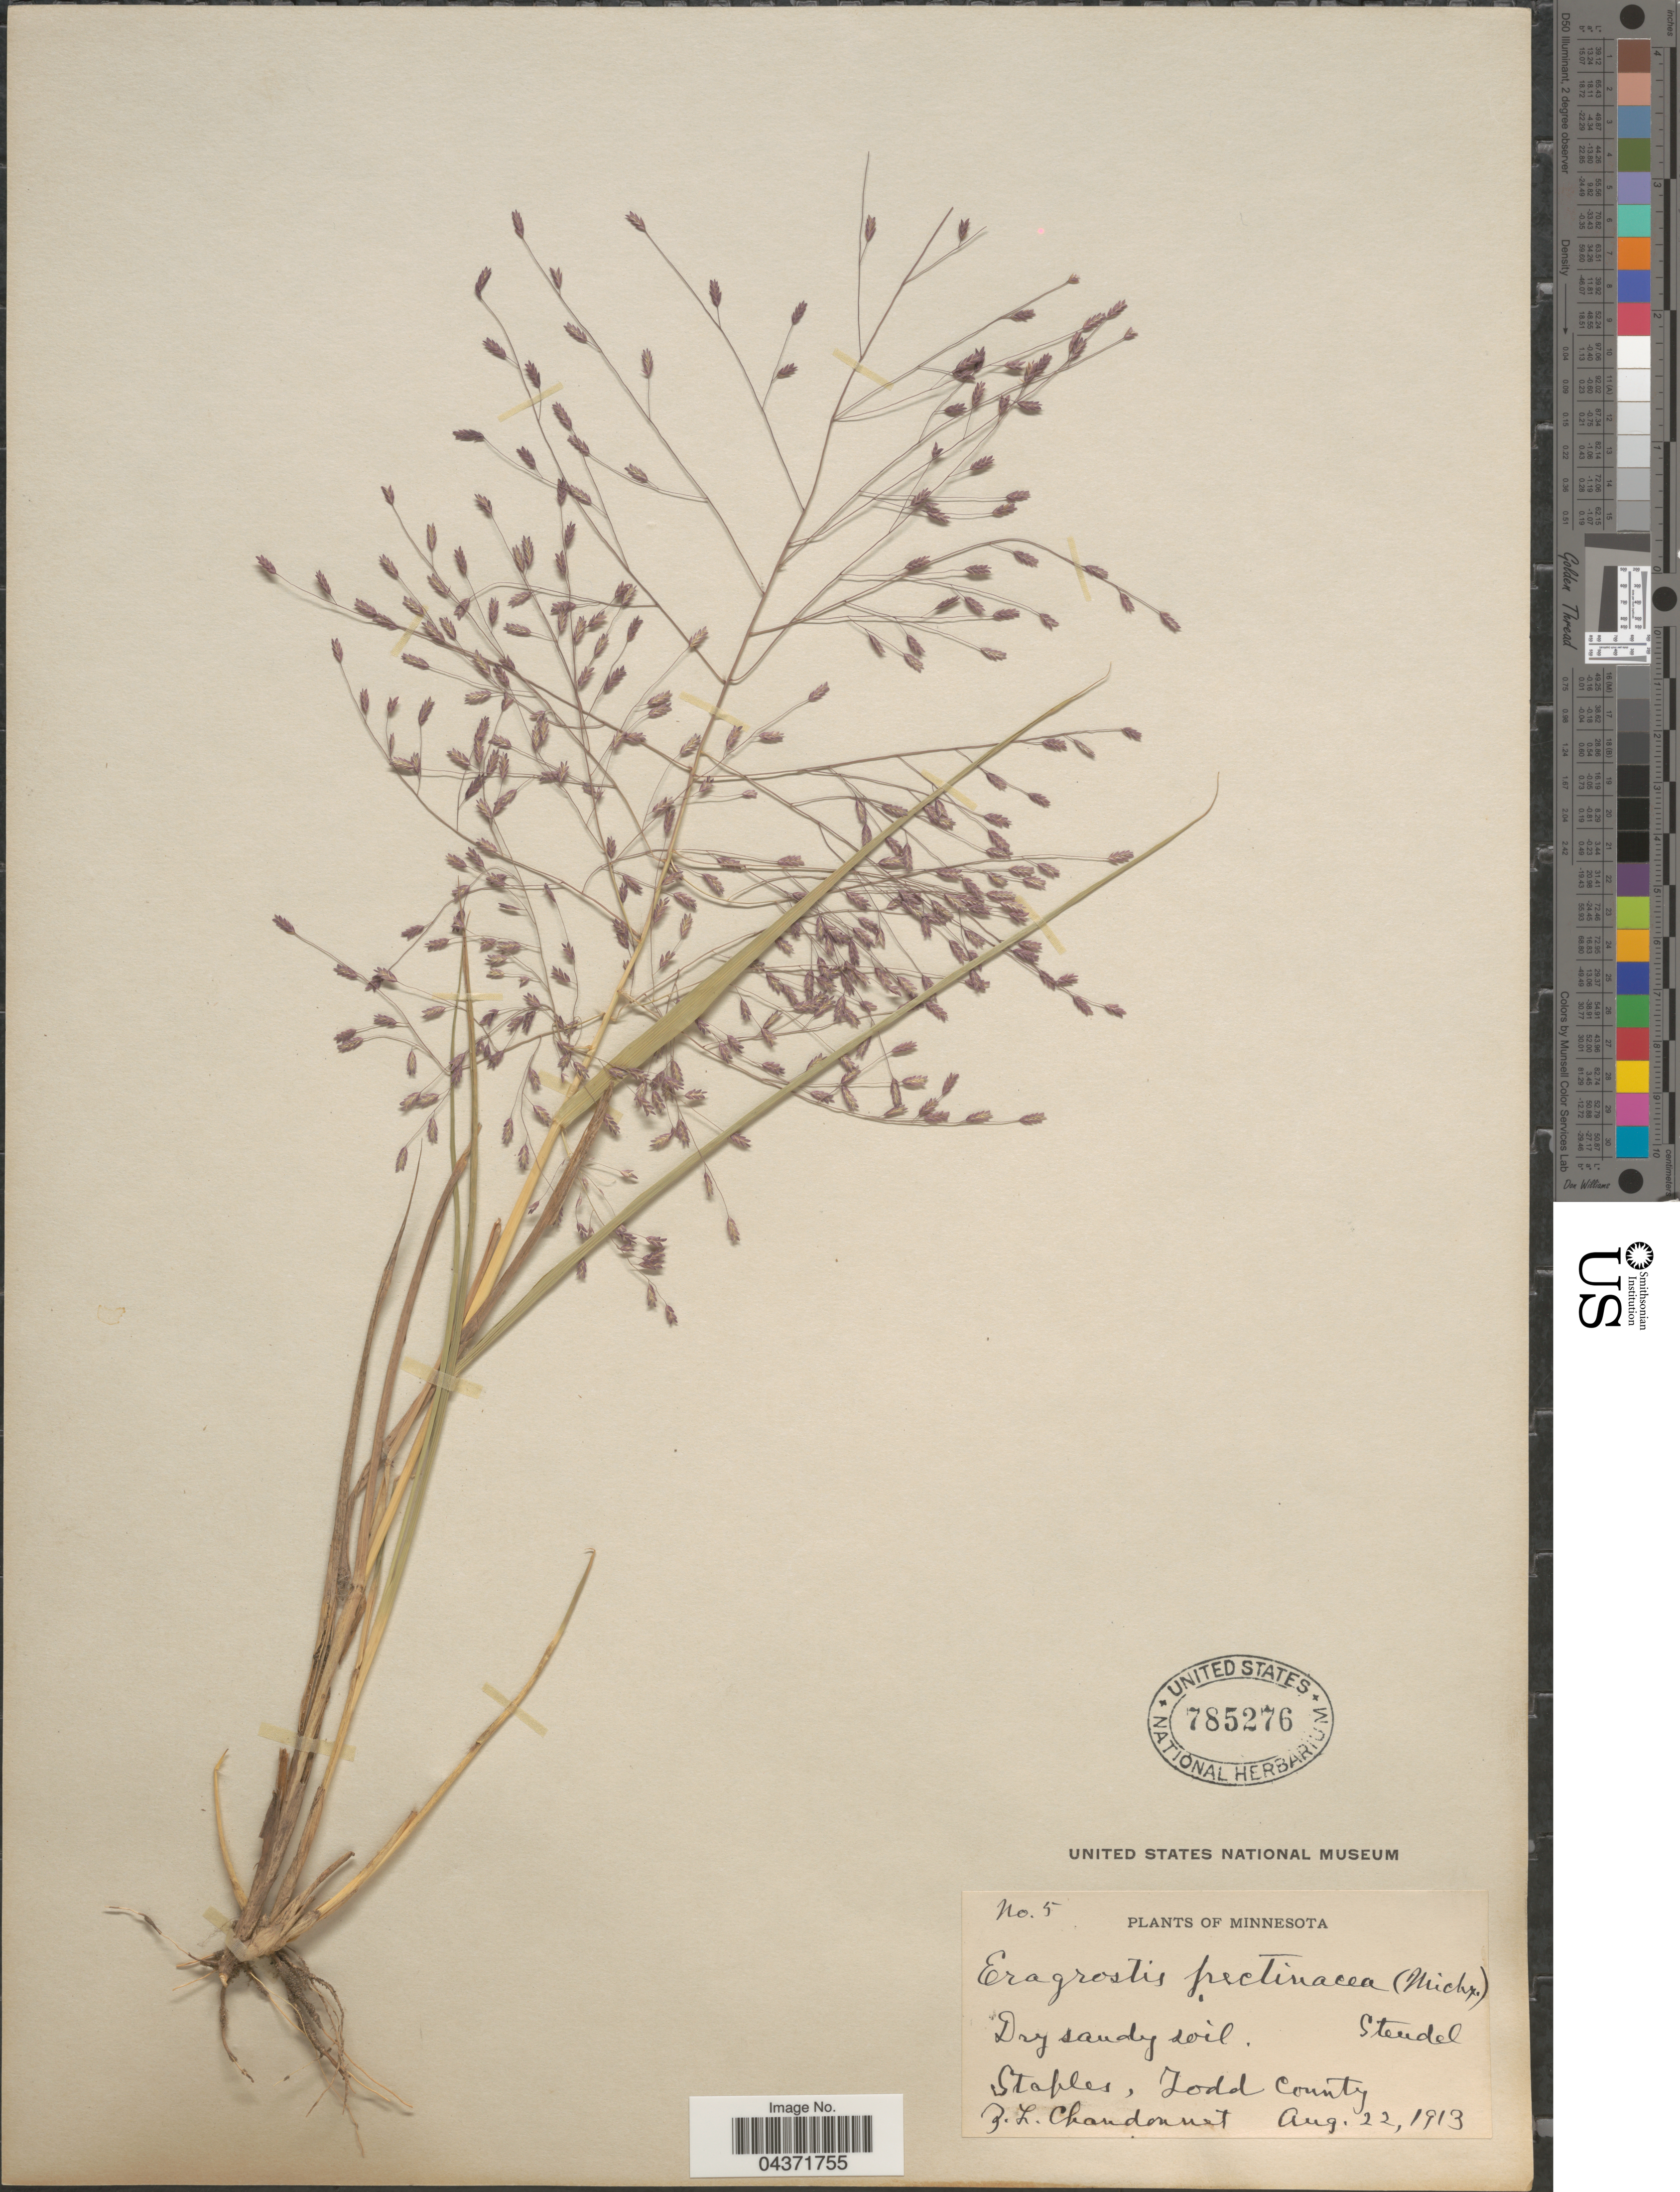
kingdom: Plantae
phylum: Tracheophyta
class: Liliopsida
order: Poales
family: Poaceae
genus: Eragrostis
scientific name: Eragrostis spectabilis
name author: (Pursh) Steud.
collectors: Z. Chandonnet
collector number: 5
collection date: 1913-08-22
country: United States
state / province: Minnesota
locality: Staples, Todd County.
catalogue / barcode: US 785276